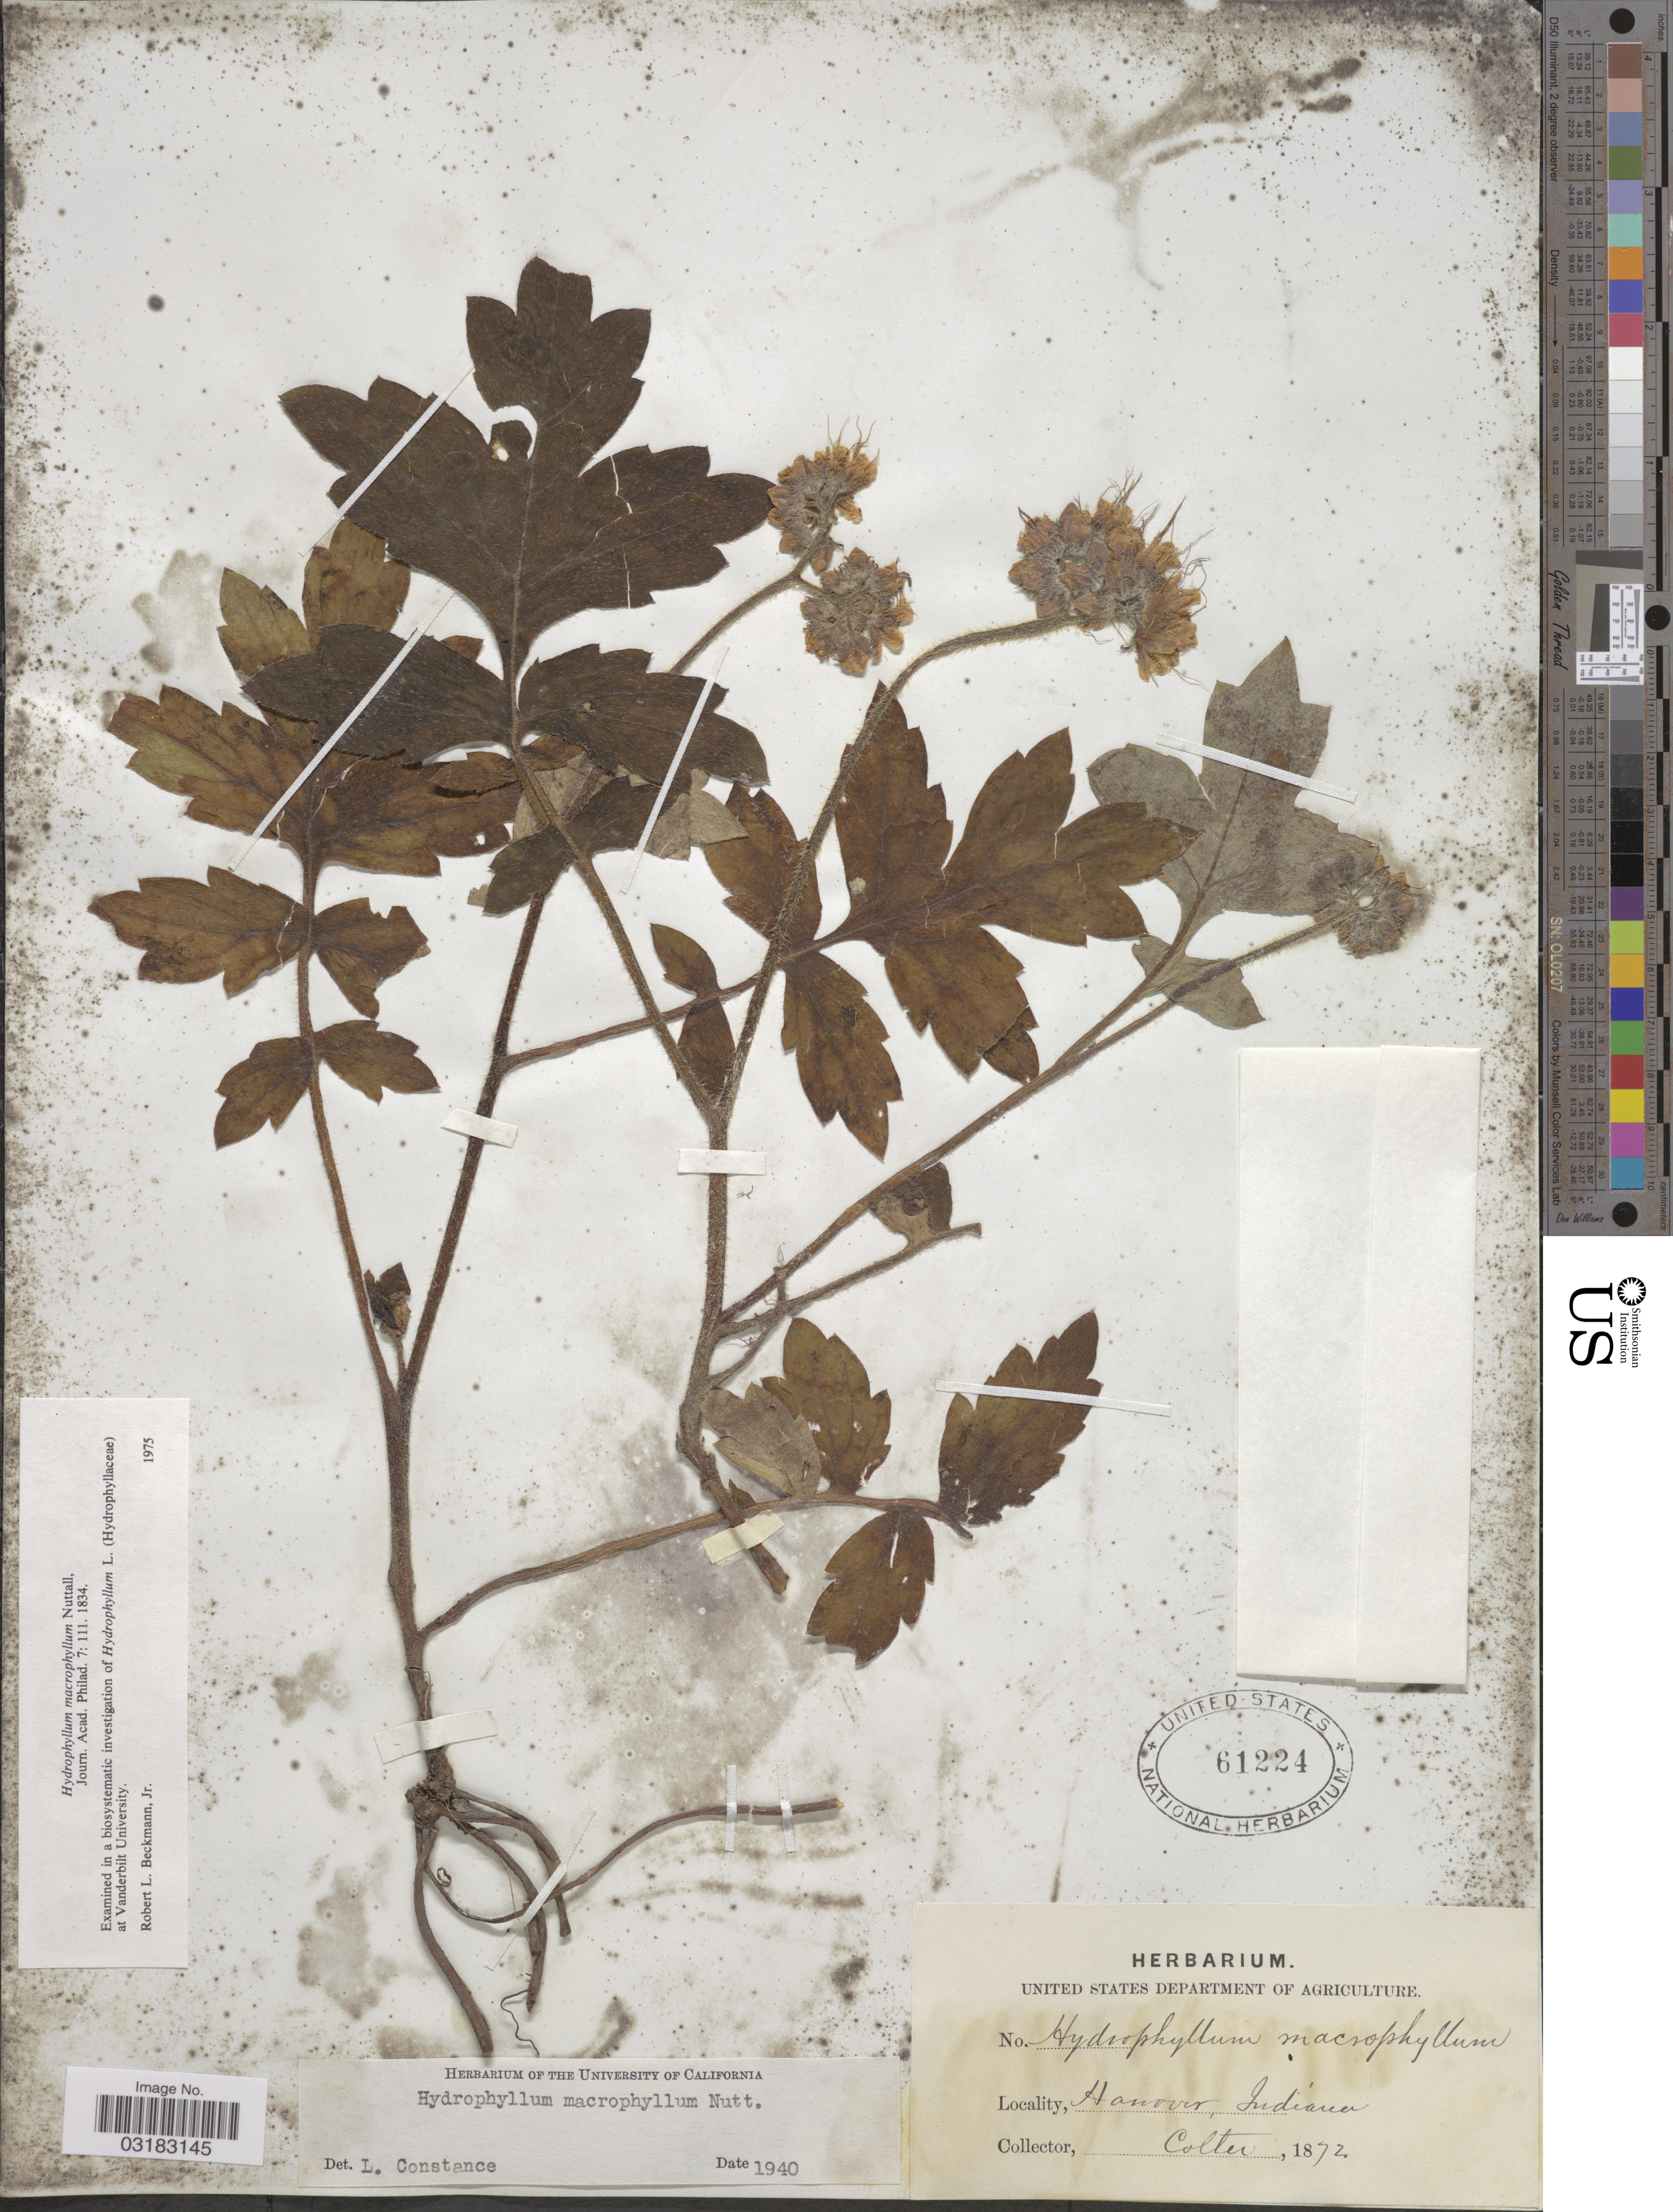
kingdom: Plantae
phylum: Tracheophyta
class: Magnoliopsida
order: Boraginales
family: Hydrophyllaceae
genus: Hydrophyllum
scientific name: Hydrophyllum macrophyllum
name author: Nutt.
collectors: Colter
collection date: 1872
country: United States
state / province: Indiana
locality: Hanover.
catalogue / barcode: US 61224